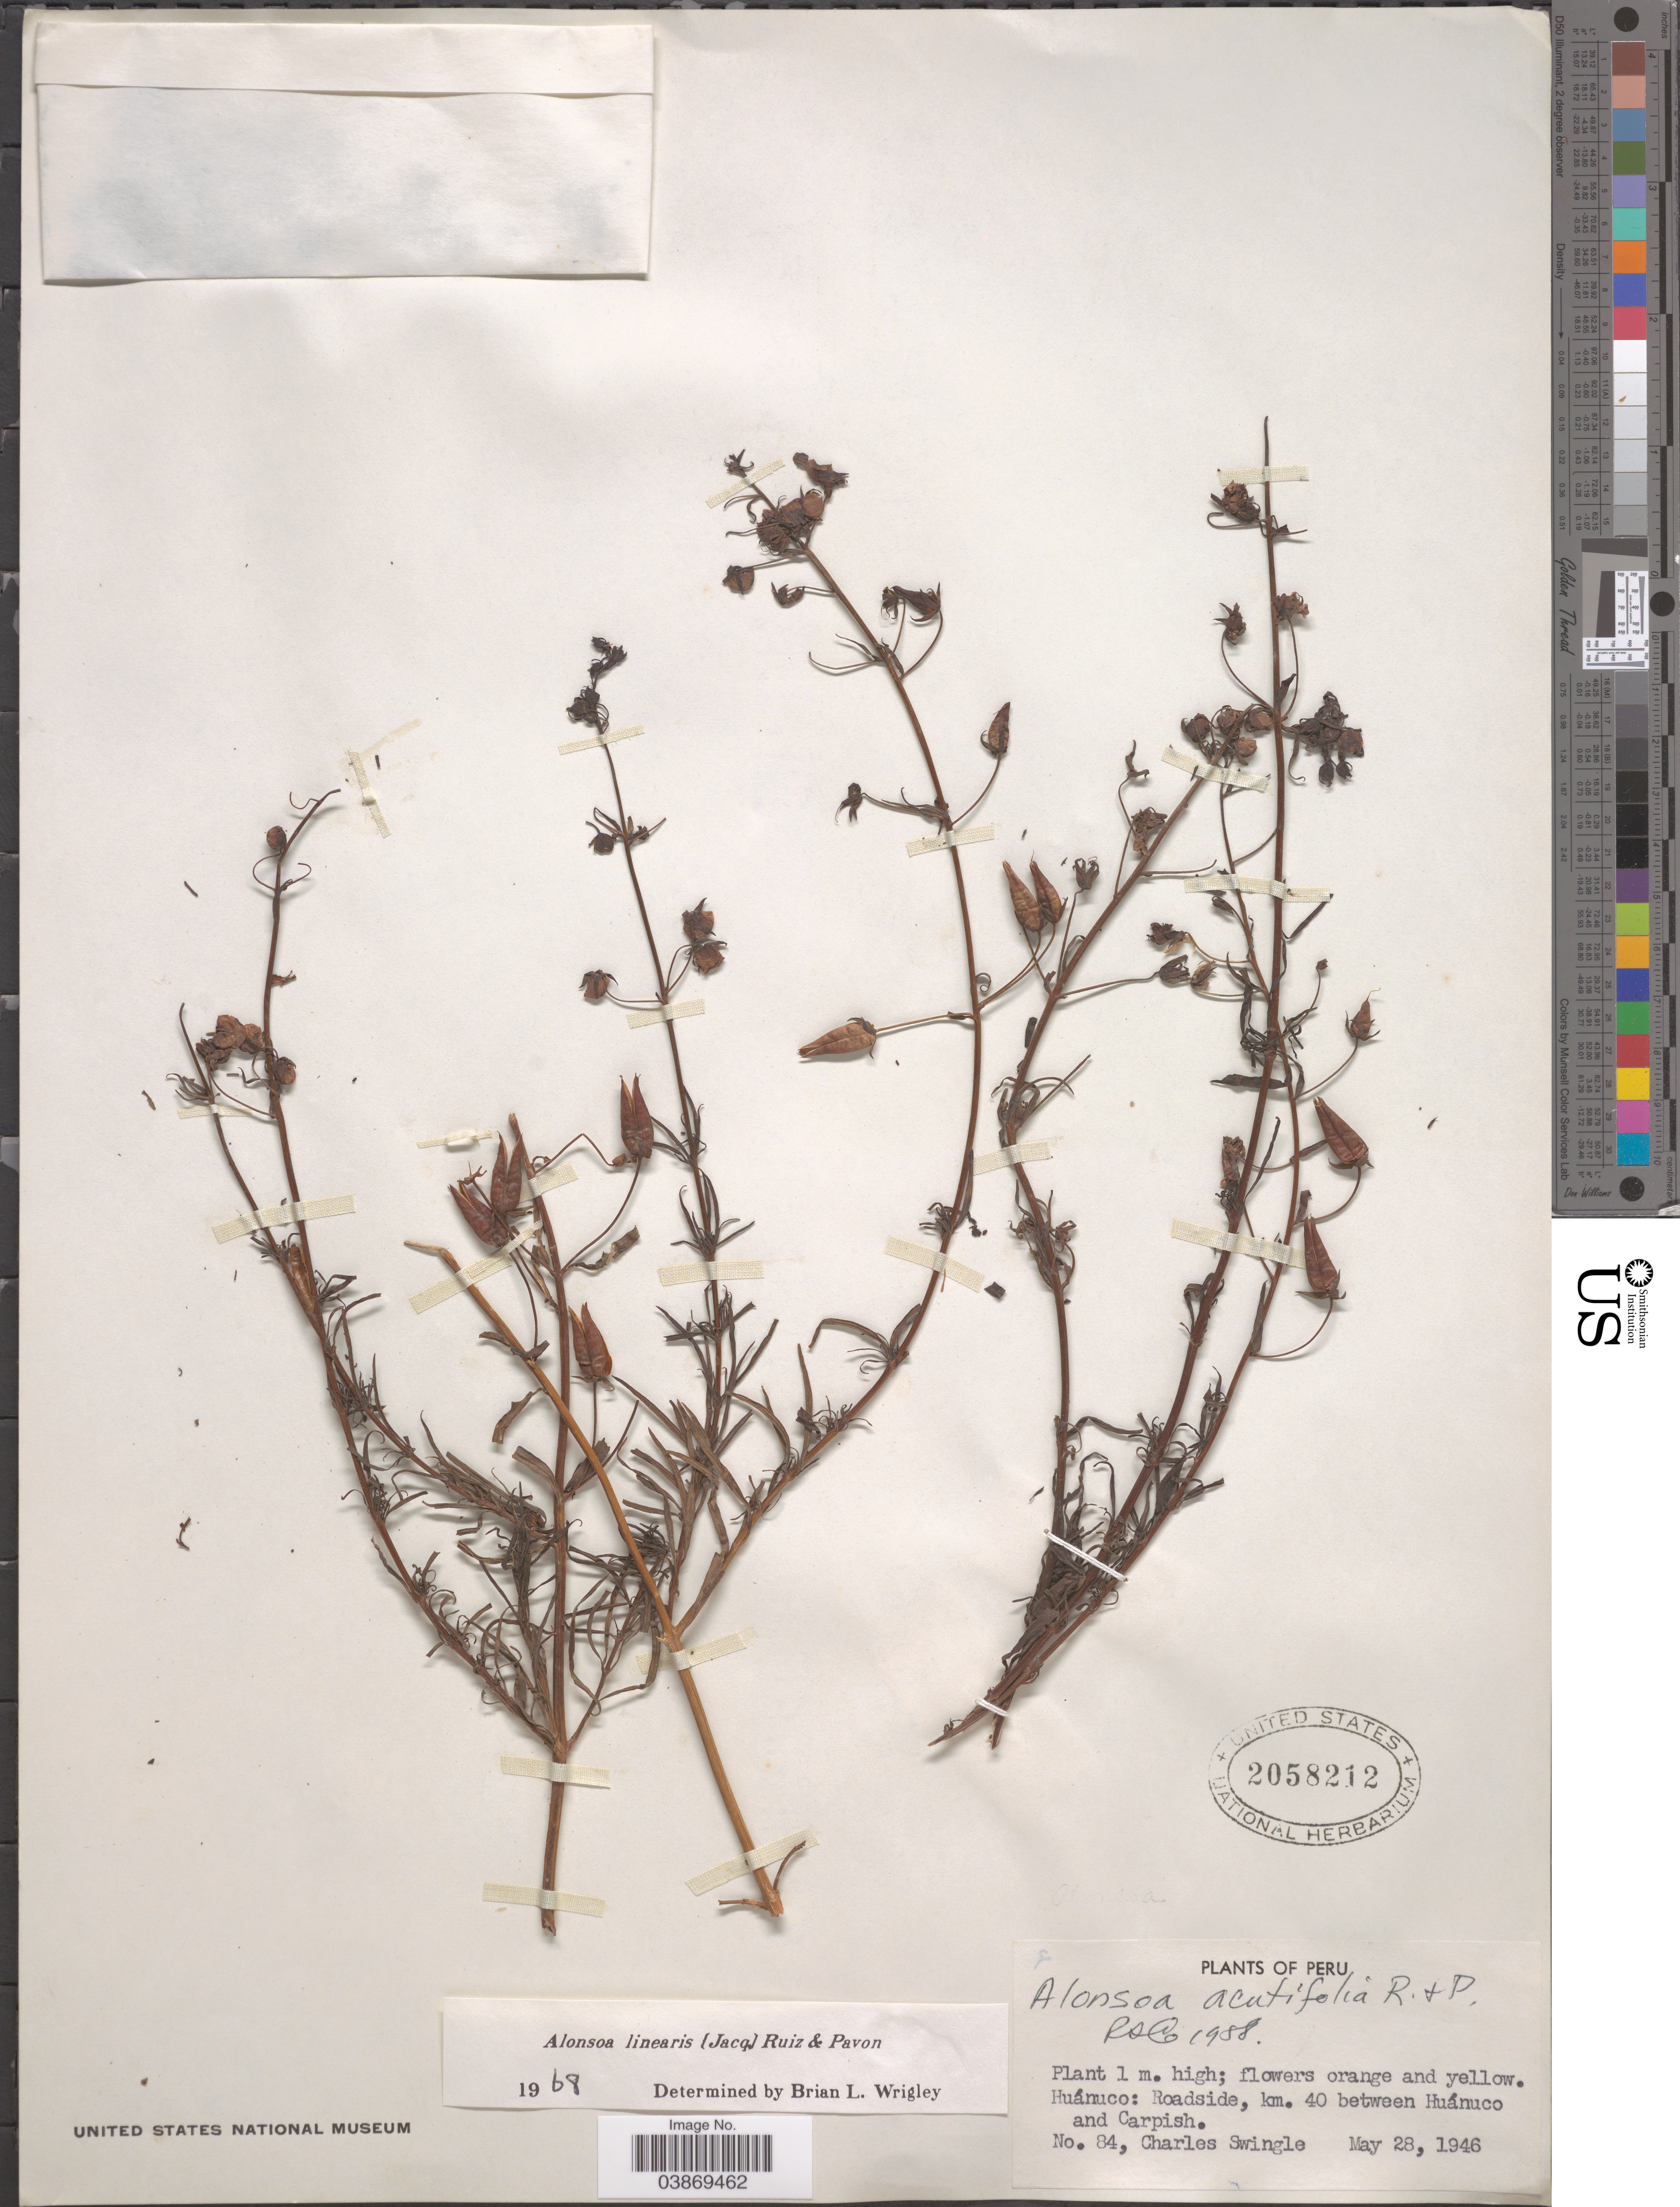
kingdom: Plantae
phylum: Tracheophyta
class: Magnoliopsida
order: Lamiales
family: Scrophulariaceae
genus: Alonsoa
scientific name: Alonsoa linearis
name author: (Jacq.) Ruiz & Pav.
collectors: C. Swingle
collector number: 84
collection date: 1946-05-28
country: Peru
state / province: Huánuco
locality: Roadside, km. 40 between Huánuco and Carpish.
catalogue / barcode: US 2058212